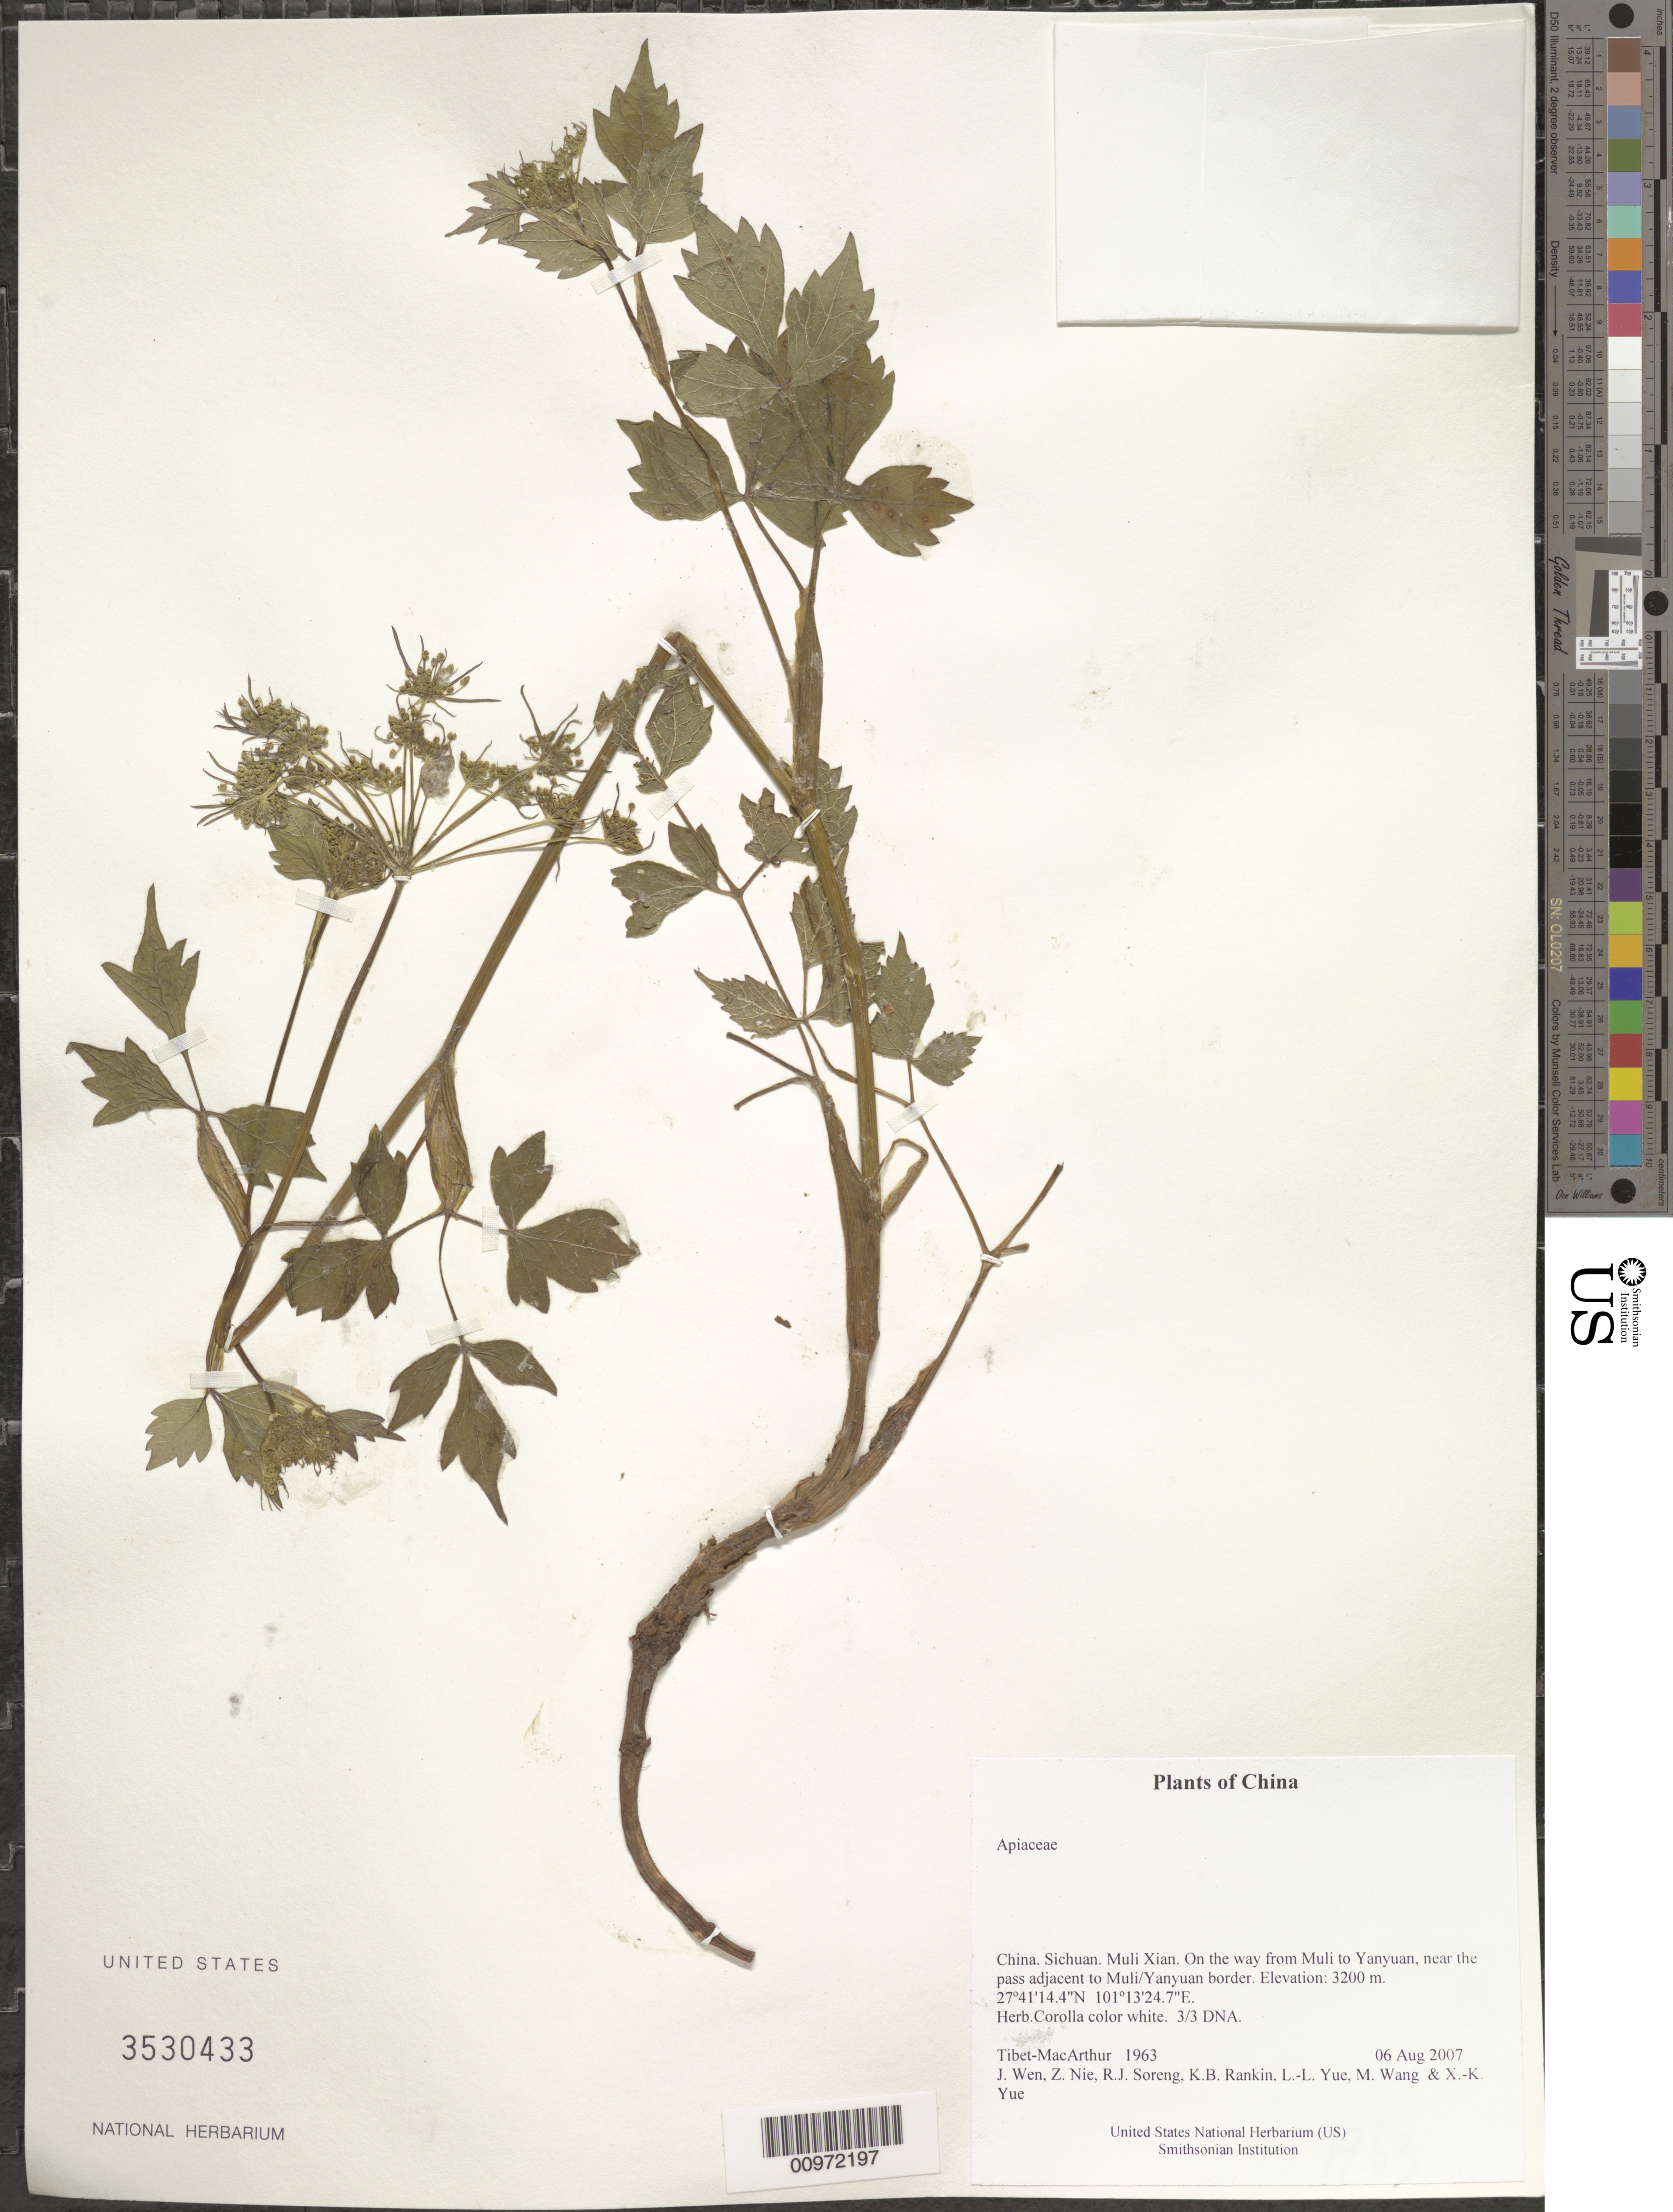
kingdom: Plantae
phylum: Tracheophyta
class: Magnoliopsida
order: Apiales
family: Apiaceae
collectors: Tibet-MacArthur, J. Wen, Z. Nie, R. J. Soreng, K. Rankin, L. Yue, M. Wang & X. Yue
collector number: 1963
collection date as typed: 06 Aug 2007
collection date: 2007-08-06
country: China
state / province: Sichuan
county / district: Muli Xian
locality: On the way from Muli to Yanyuan, near the pass adjacent to Muli/Yanyuan border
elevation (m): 3200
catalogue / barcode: US 3530433